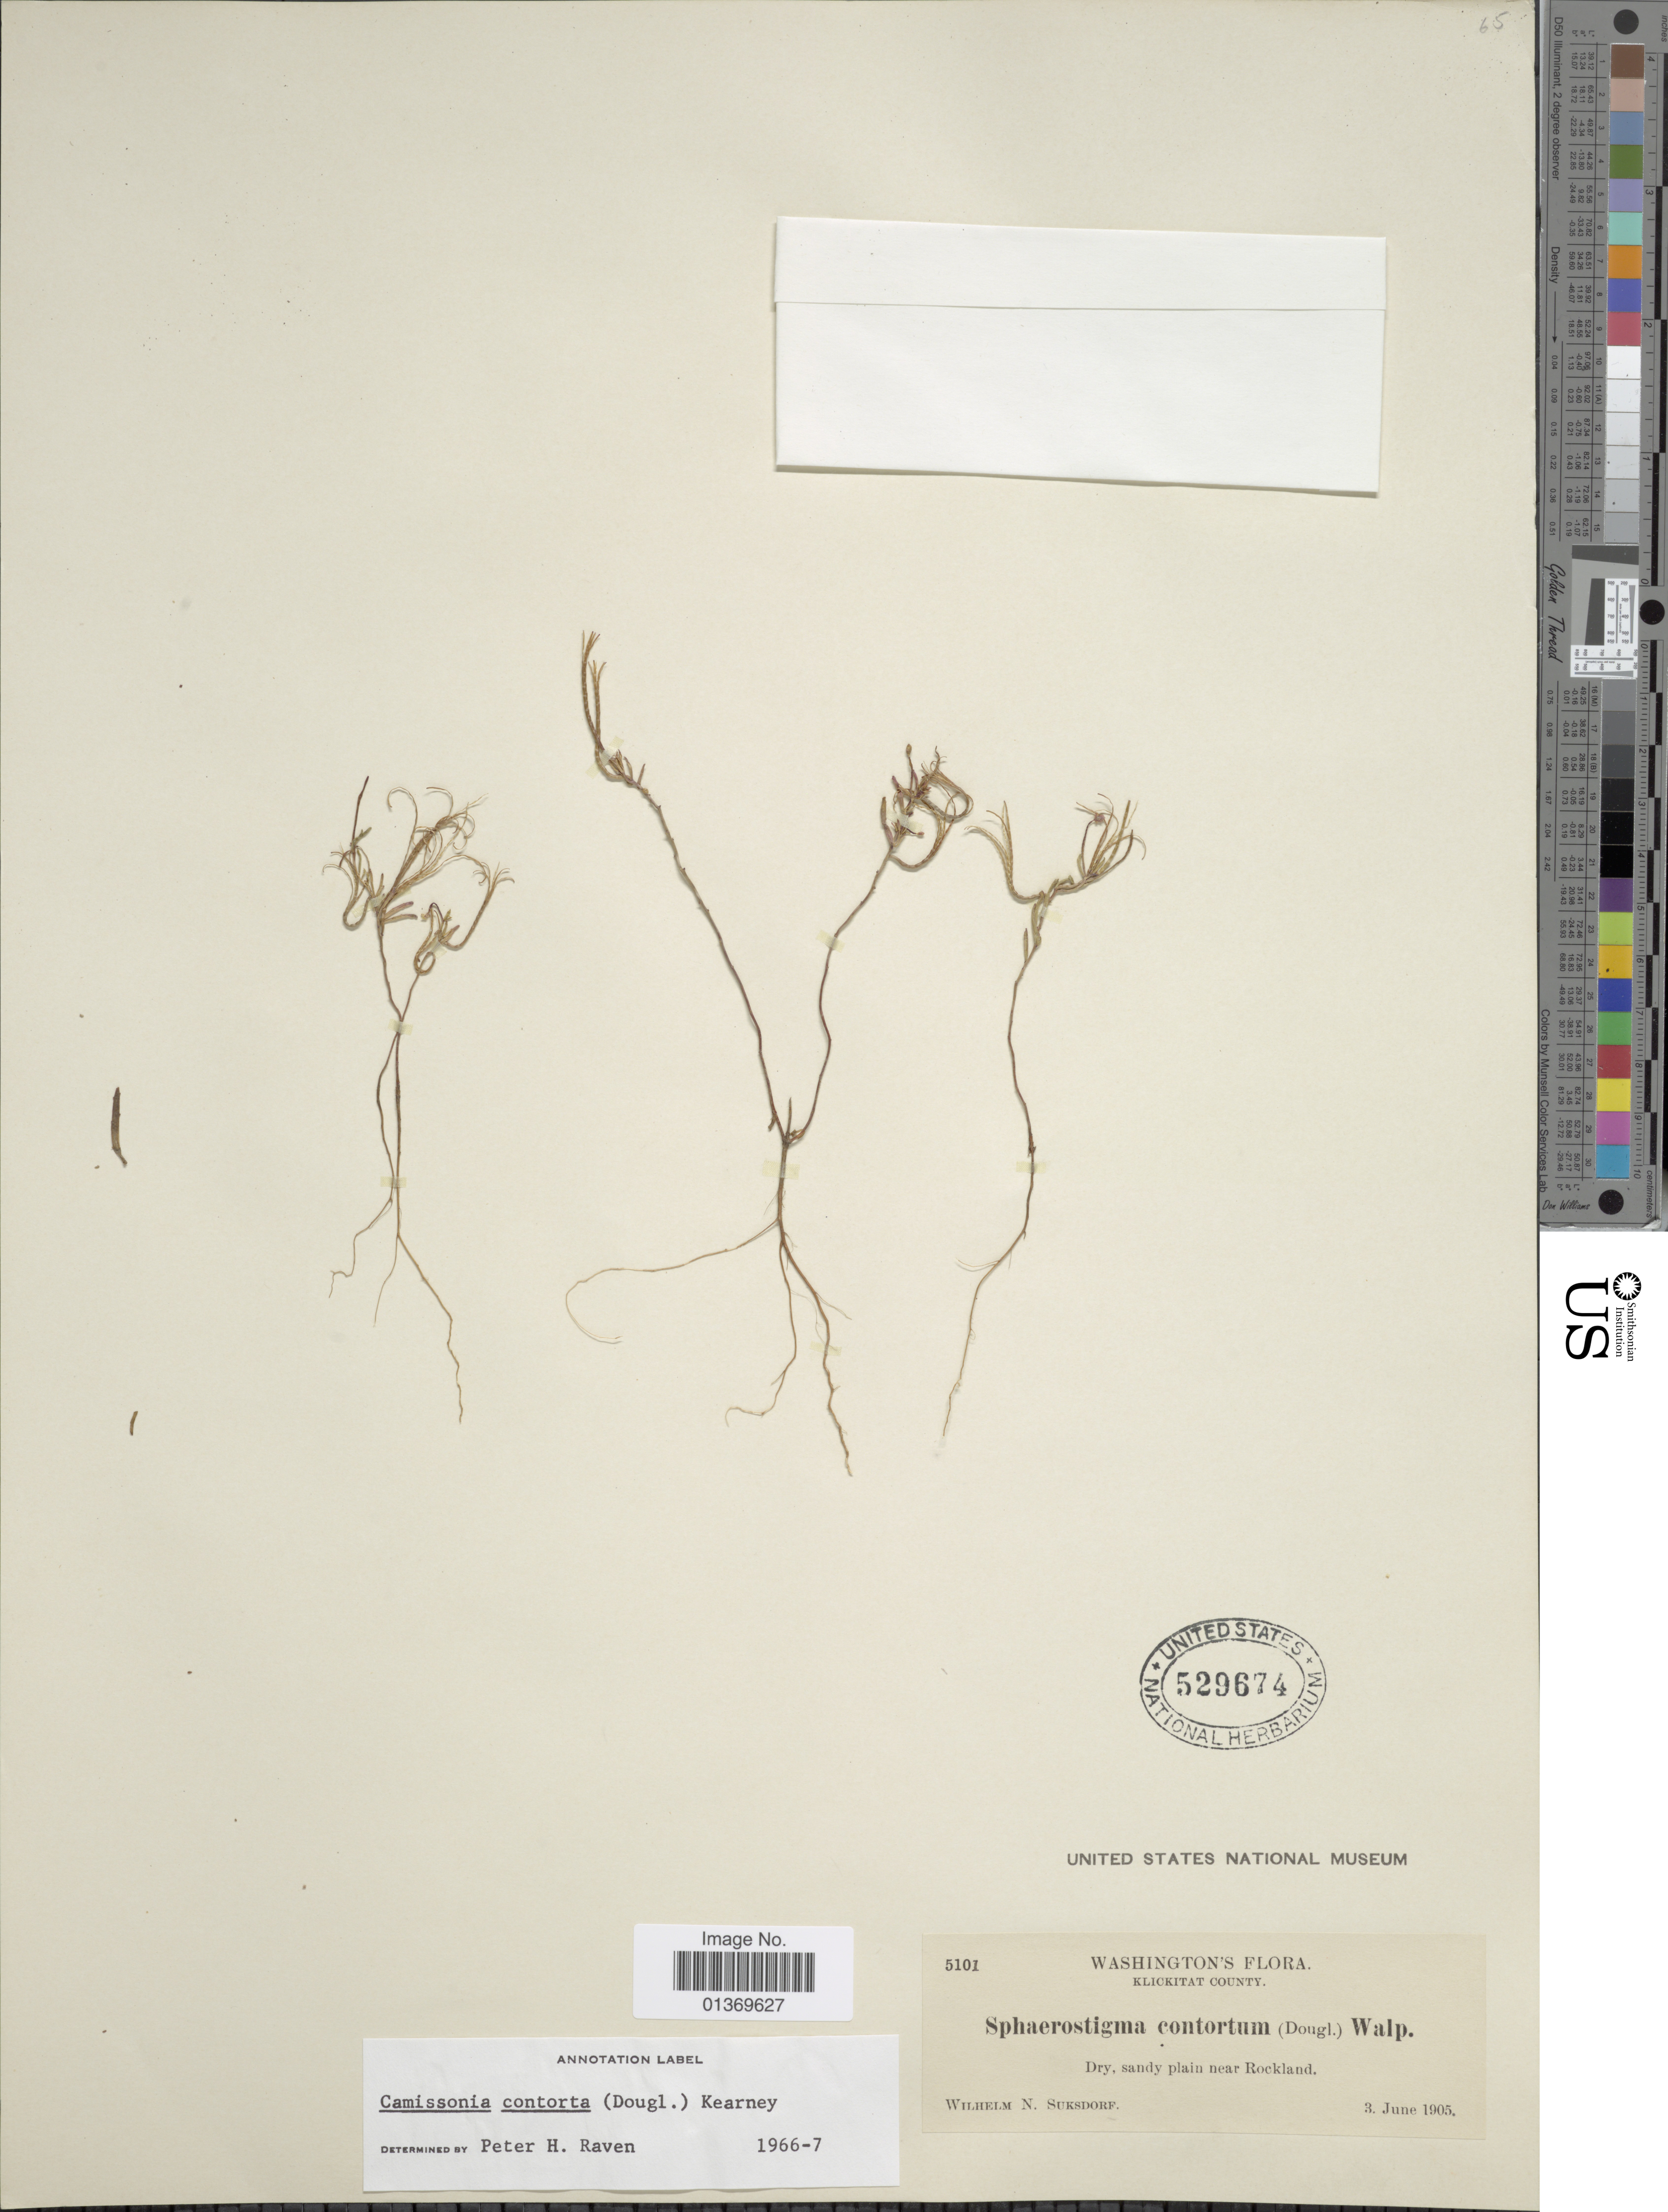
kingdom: Plantae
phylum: Tracheophyta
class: Magnoliopsida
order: Myrtales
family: Onagraceae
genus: Camissonia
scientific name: Camissonia contorta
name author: (Douglas) Kearney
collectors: W. N. Suksdorf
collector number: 5101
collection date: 1905-06-03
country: United States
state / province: Washington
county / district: Klickitat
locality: Klickitat County, sandy plain near Rockland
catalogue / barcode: US 529674